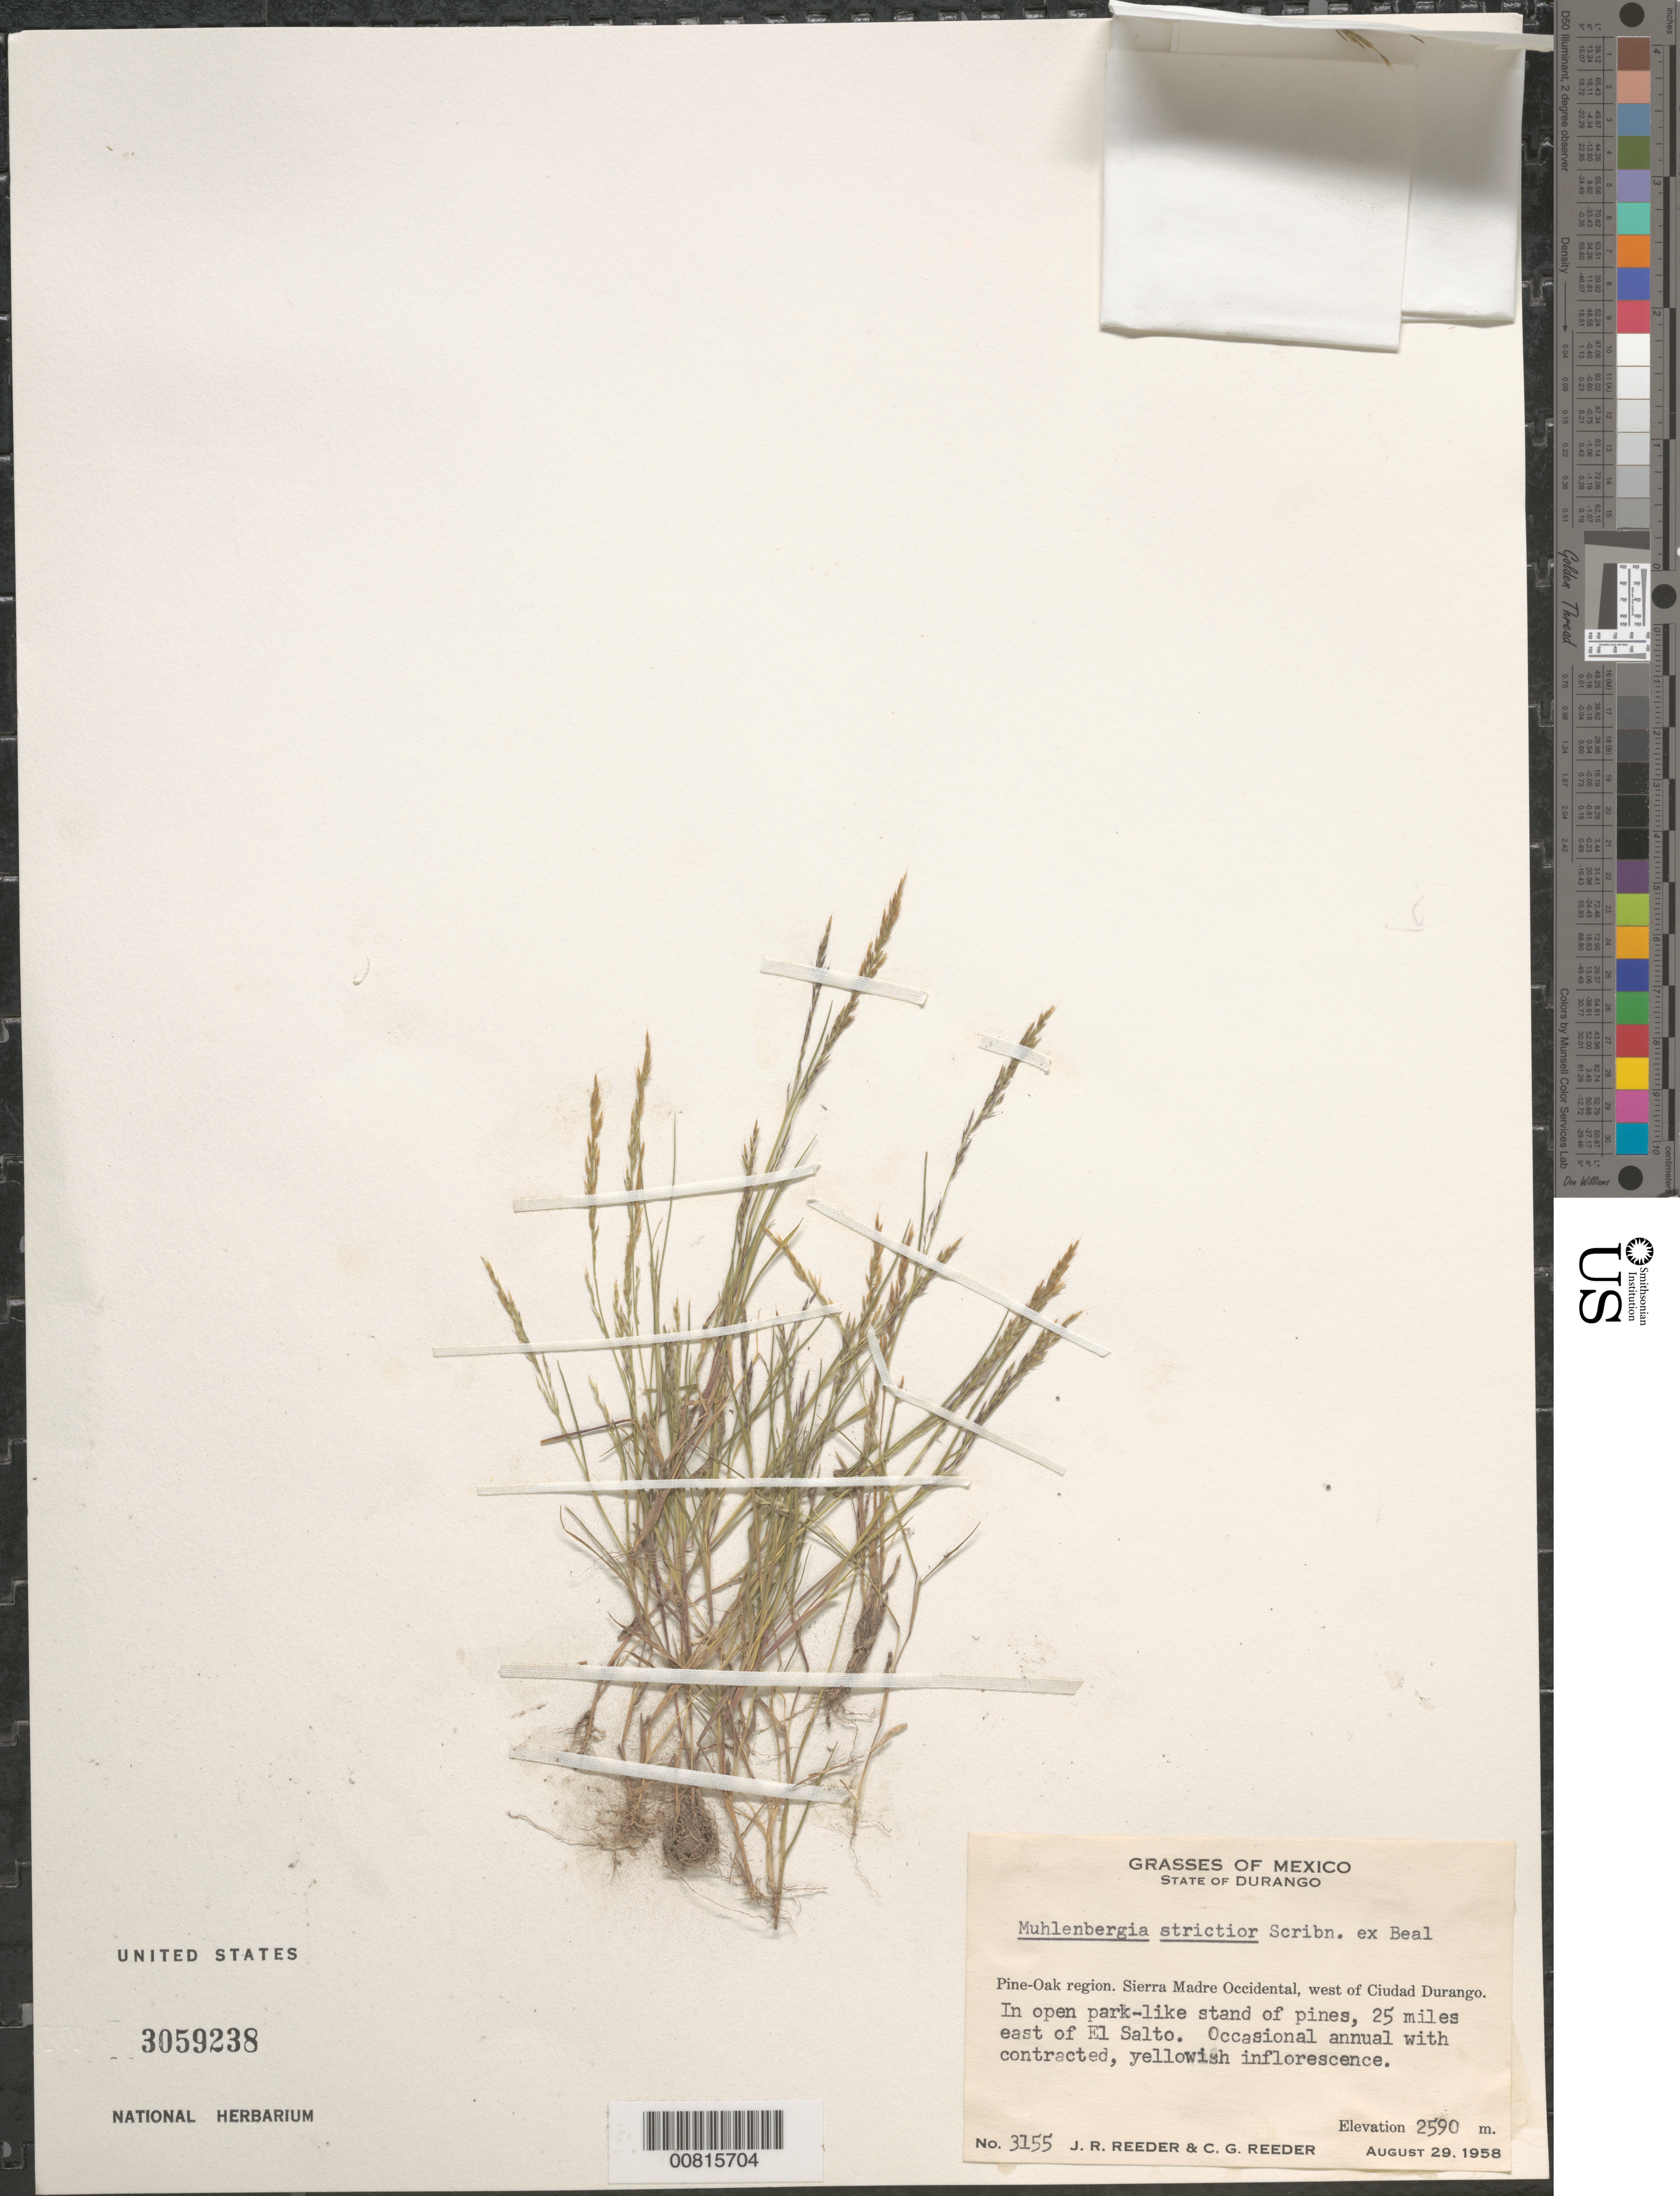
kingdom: Chromista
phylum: Ochrophyta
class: Bacillariophyceae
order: Coscinodiscales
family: Coscinodiscaceae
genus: Stoschia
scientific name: Stoschia janischii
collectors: J. R. Reeder & C. G. Reeder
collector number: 3155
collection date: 1958-08-20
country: Mexico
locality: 25 mi E of El Salto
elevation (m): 2590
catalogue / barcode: US 3059238